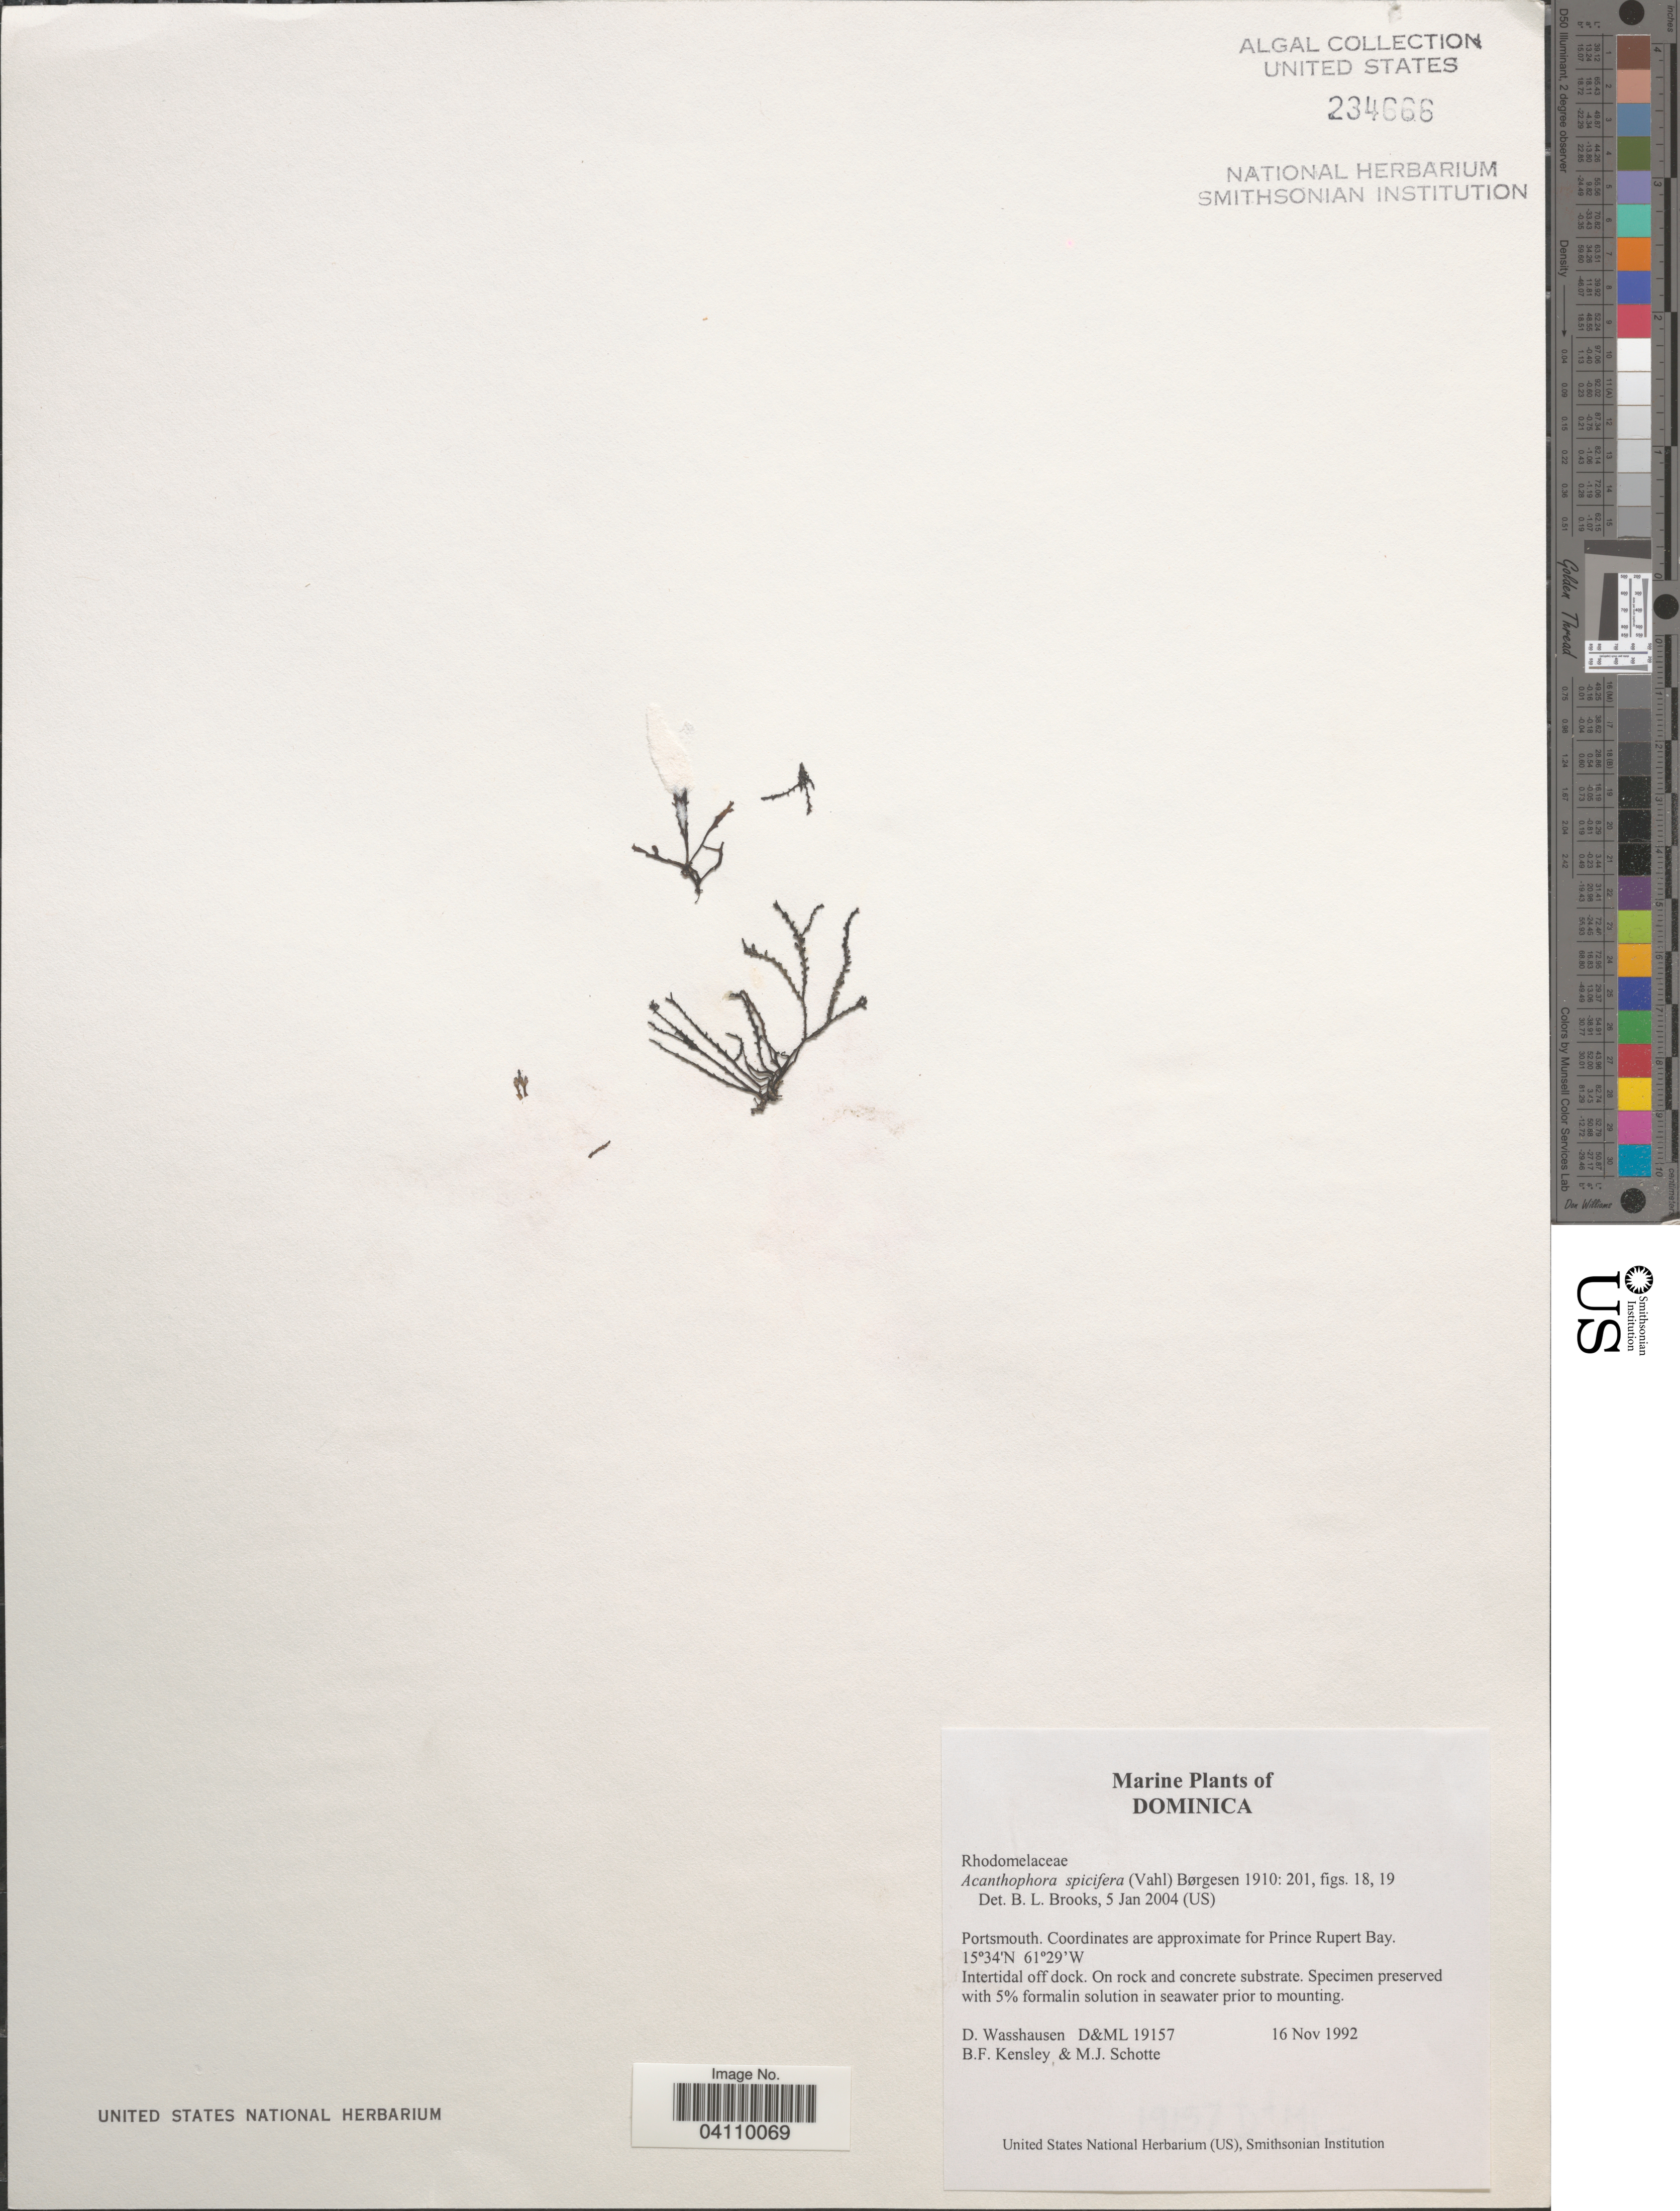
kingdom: Plantae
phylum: Rhodophyta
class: Florideophyceae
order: Ceramiales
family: Rhodomelaceae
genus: Acanthophora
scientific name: Acanthophora spicifera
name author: (Vahl) Børgesen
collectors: D. C. Wasshausen, B. Kensley & M. Schotte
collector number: D&ML 19157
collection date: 1992-11-16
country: Dominica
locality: Portsmouth. Coordinates are approximate for Prince Rupert Bay.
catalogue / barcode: US 234666